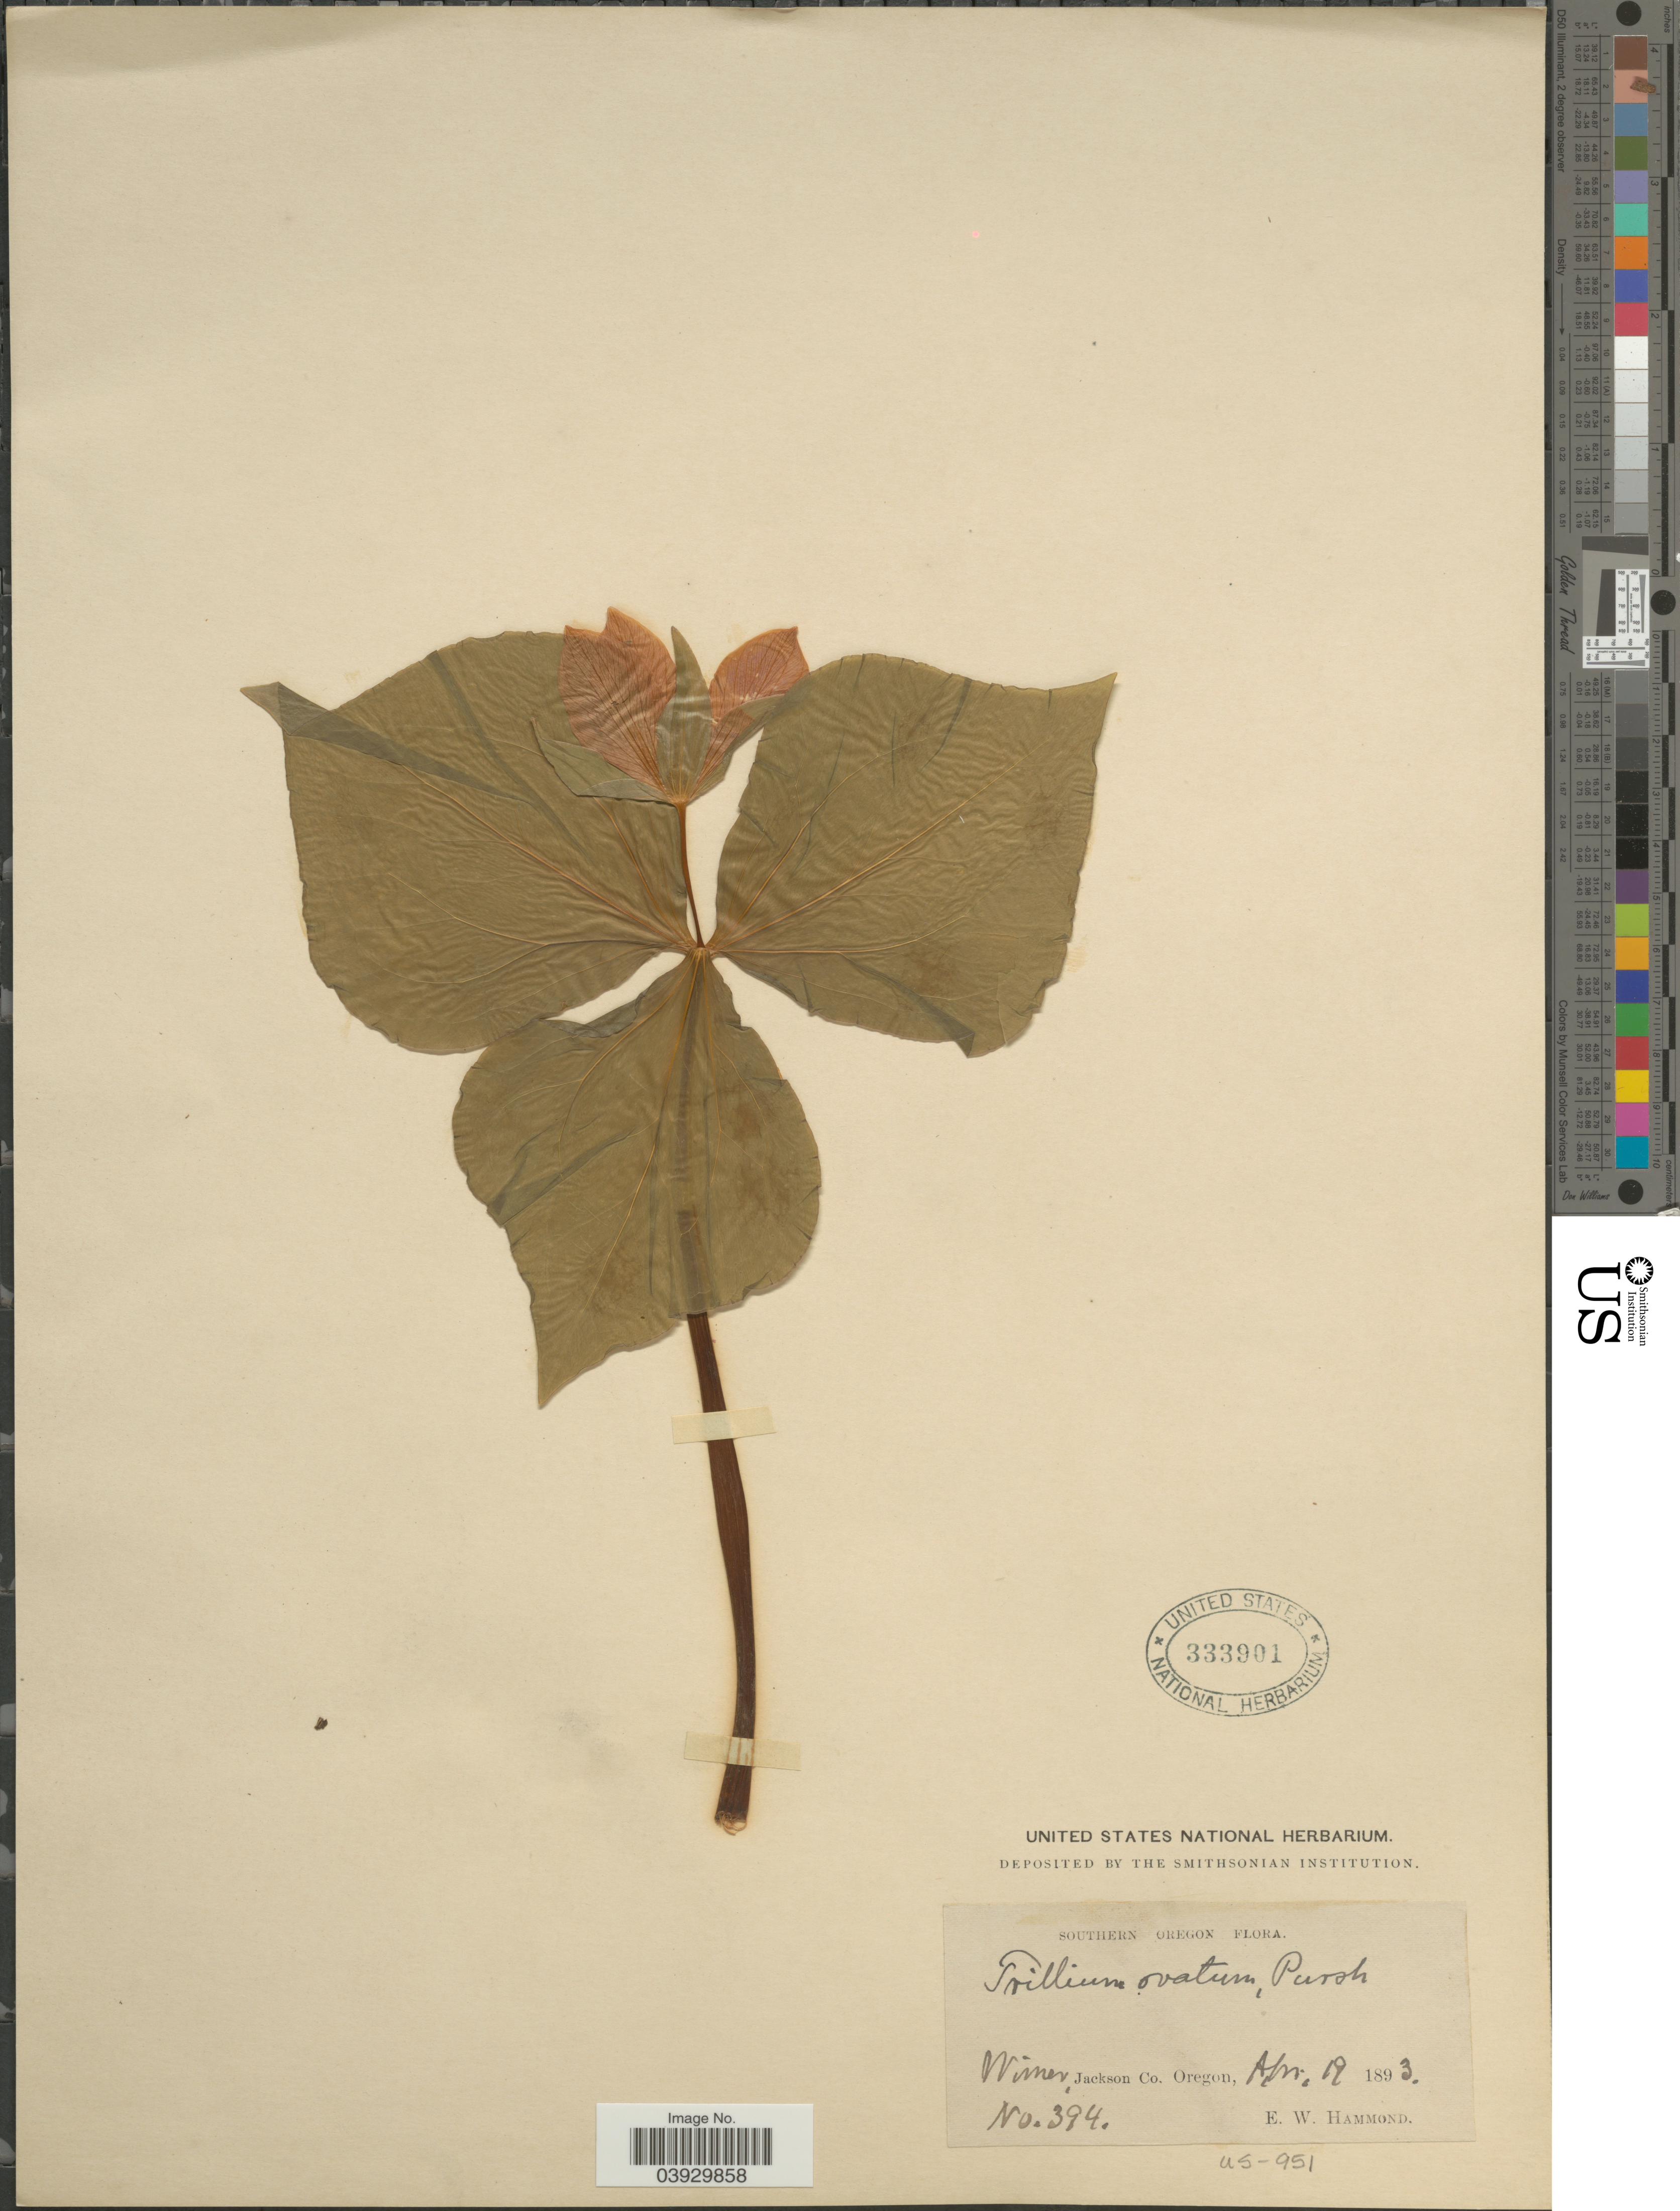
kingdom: Plantae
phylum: Tracheophyta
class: Liliopsida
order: Liliales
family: Melanthiaceae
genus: Trillium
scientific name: Trillium ovatum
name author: Pursh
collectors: E. Hammond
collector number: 394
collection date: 1893-04-19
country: United States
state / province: Oregon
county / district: Jackson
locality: Southern Oregon. Wimer, Jackson Co.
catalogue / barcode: US 333901